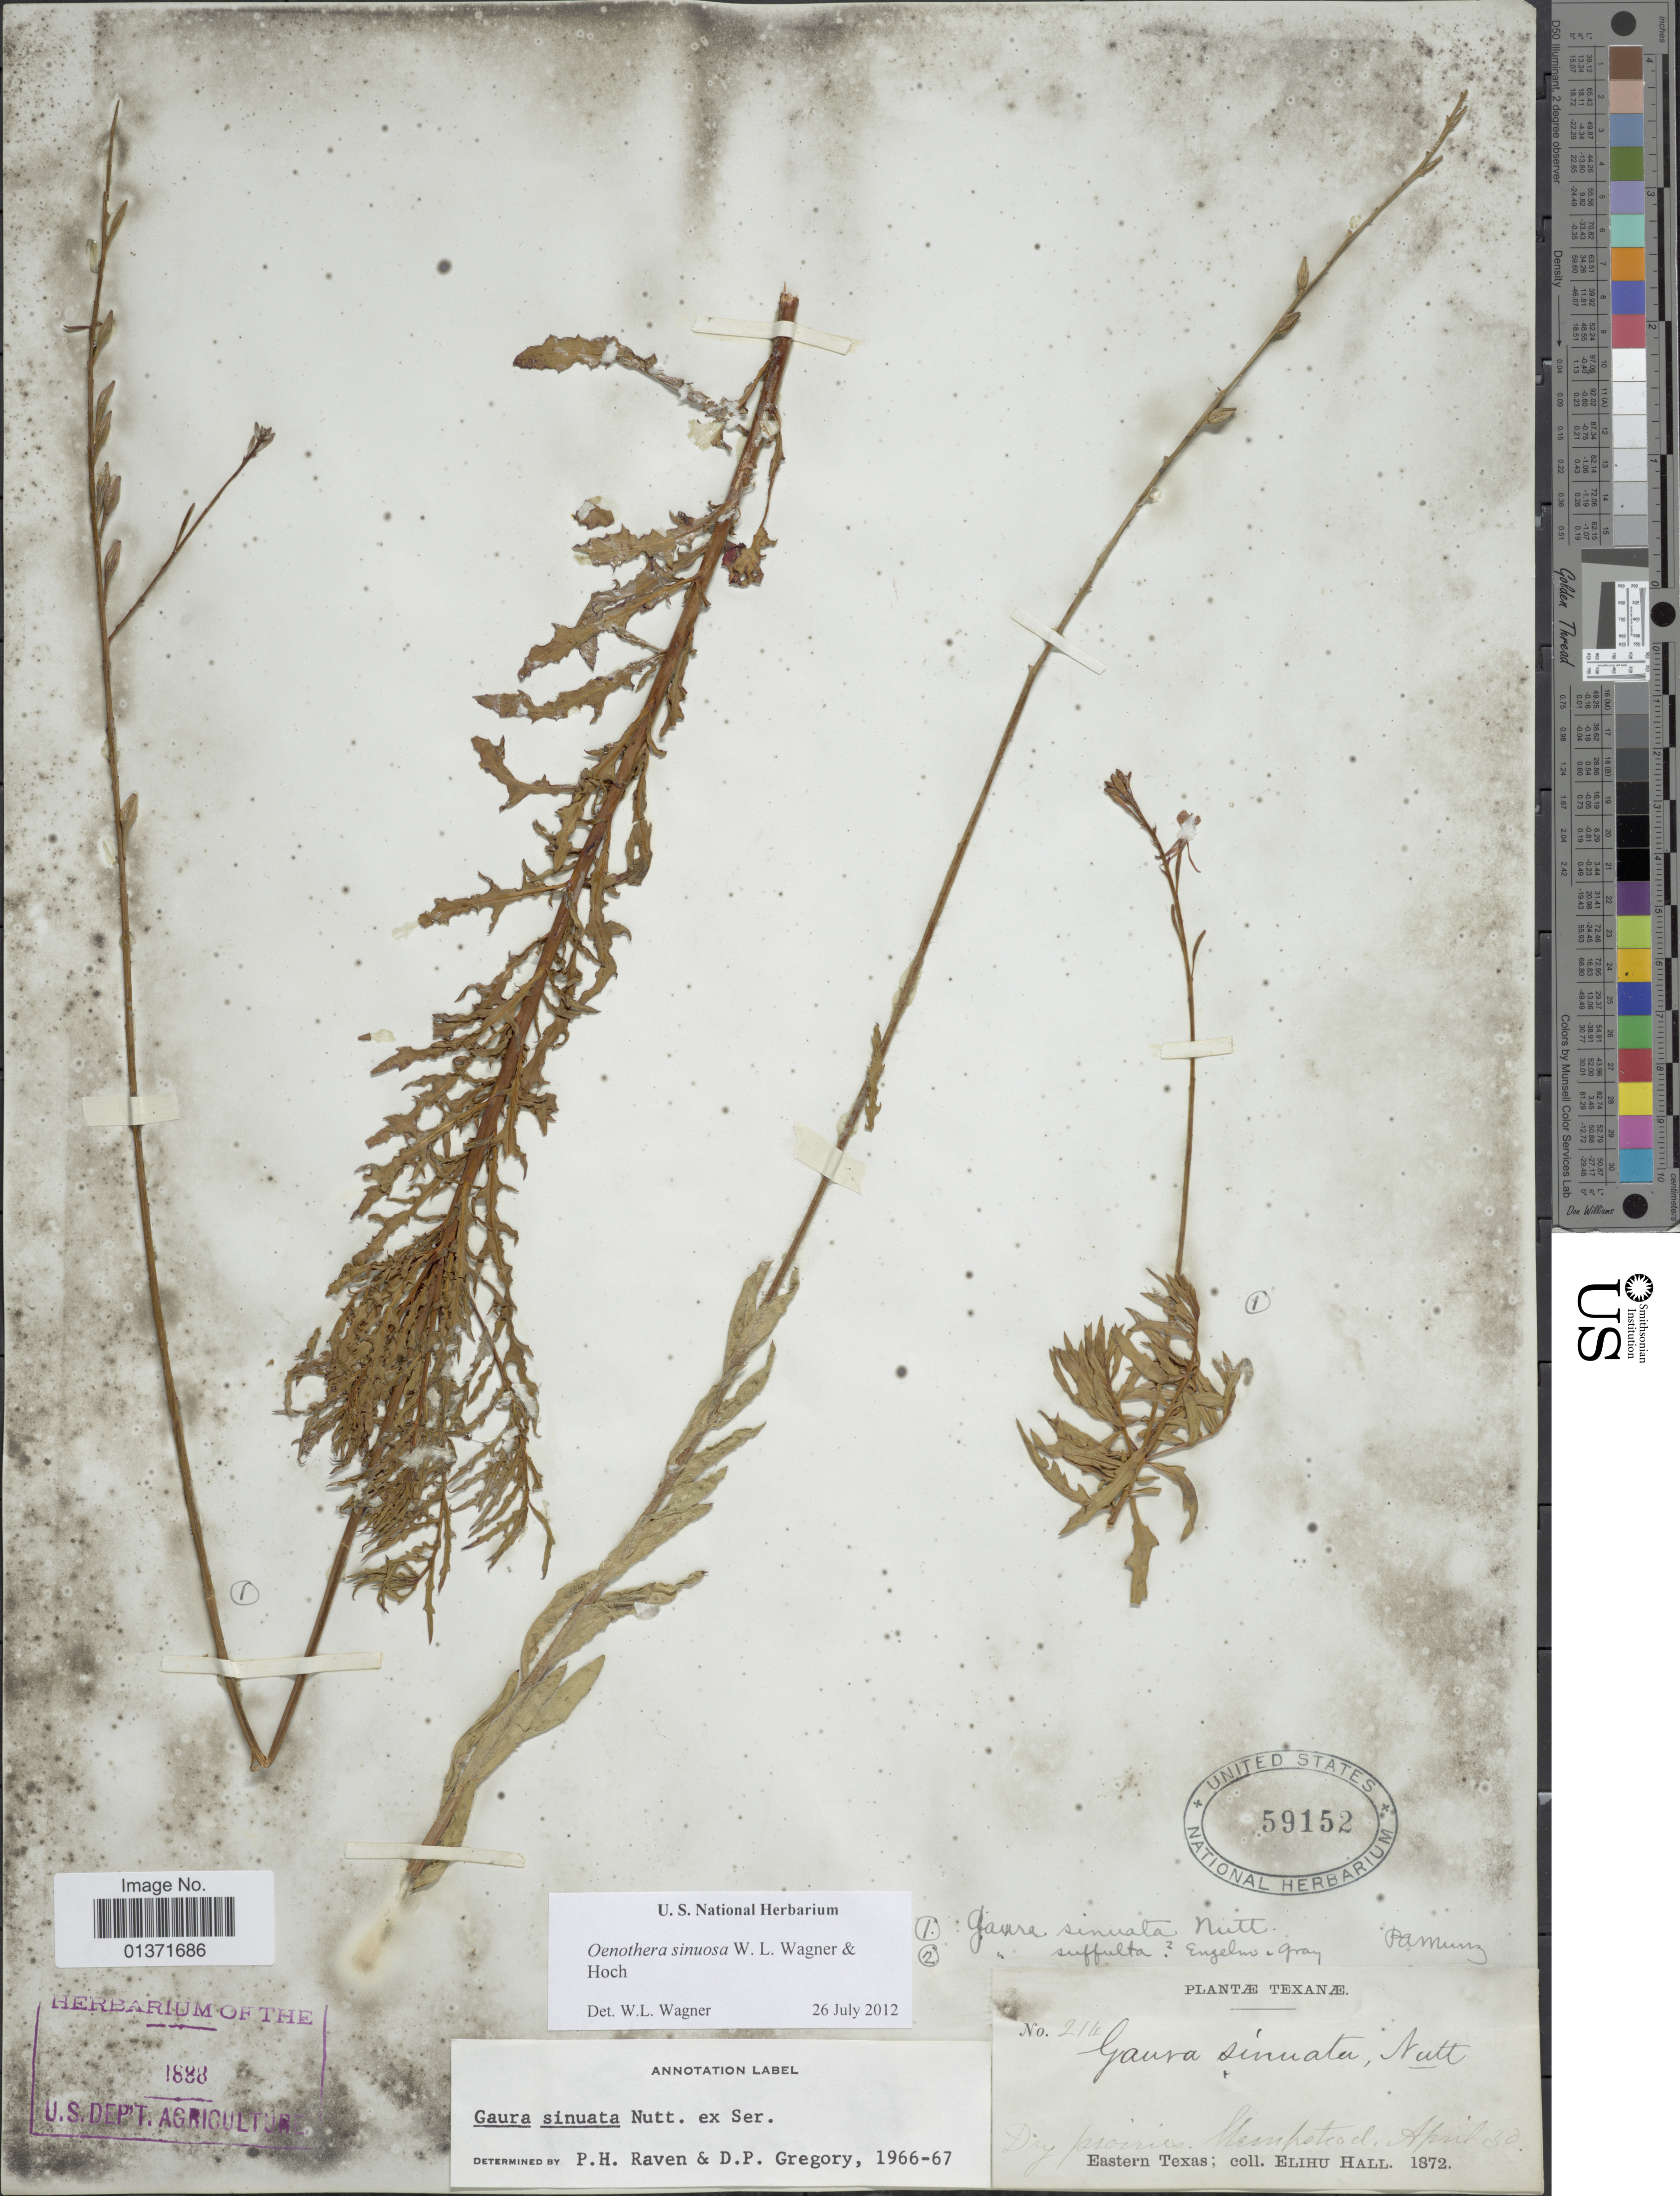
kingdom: Plantae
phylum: Tracheophyta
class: Magnoliopsida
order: Myrtales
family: Onagraceae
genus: Oenothera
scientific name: Oenothera sinuosa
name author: Nutt. ex Ser.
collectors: E. Hall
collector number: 214*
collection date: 1872-04-30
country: United States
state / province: Texas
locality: Eastern Texas, Hampstead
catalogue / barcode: US 59152